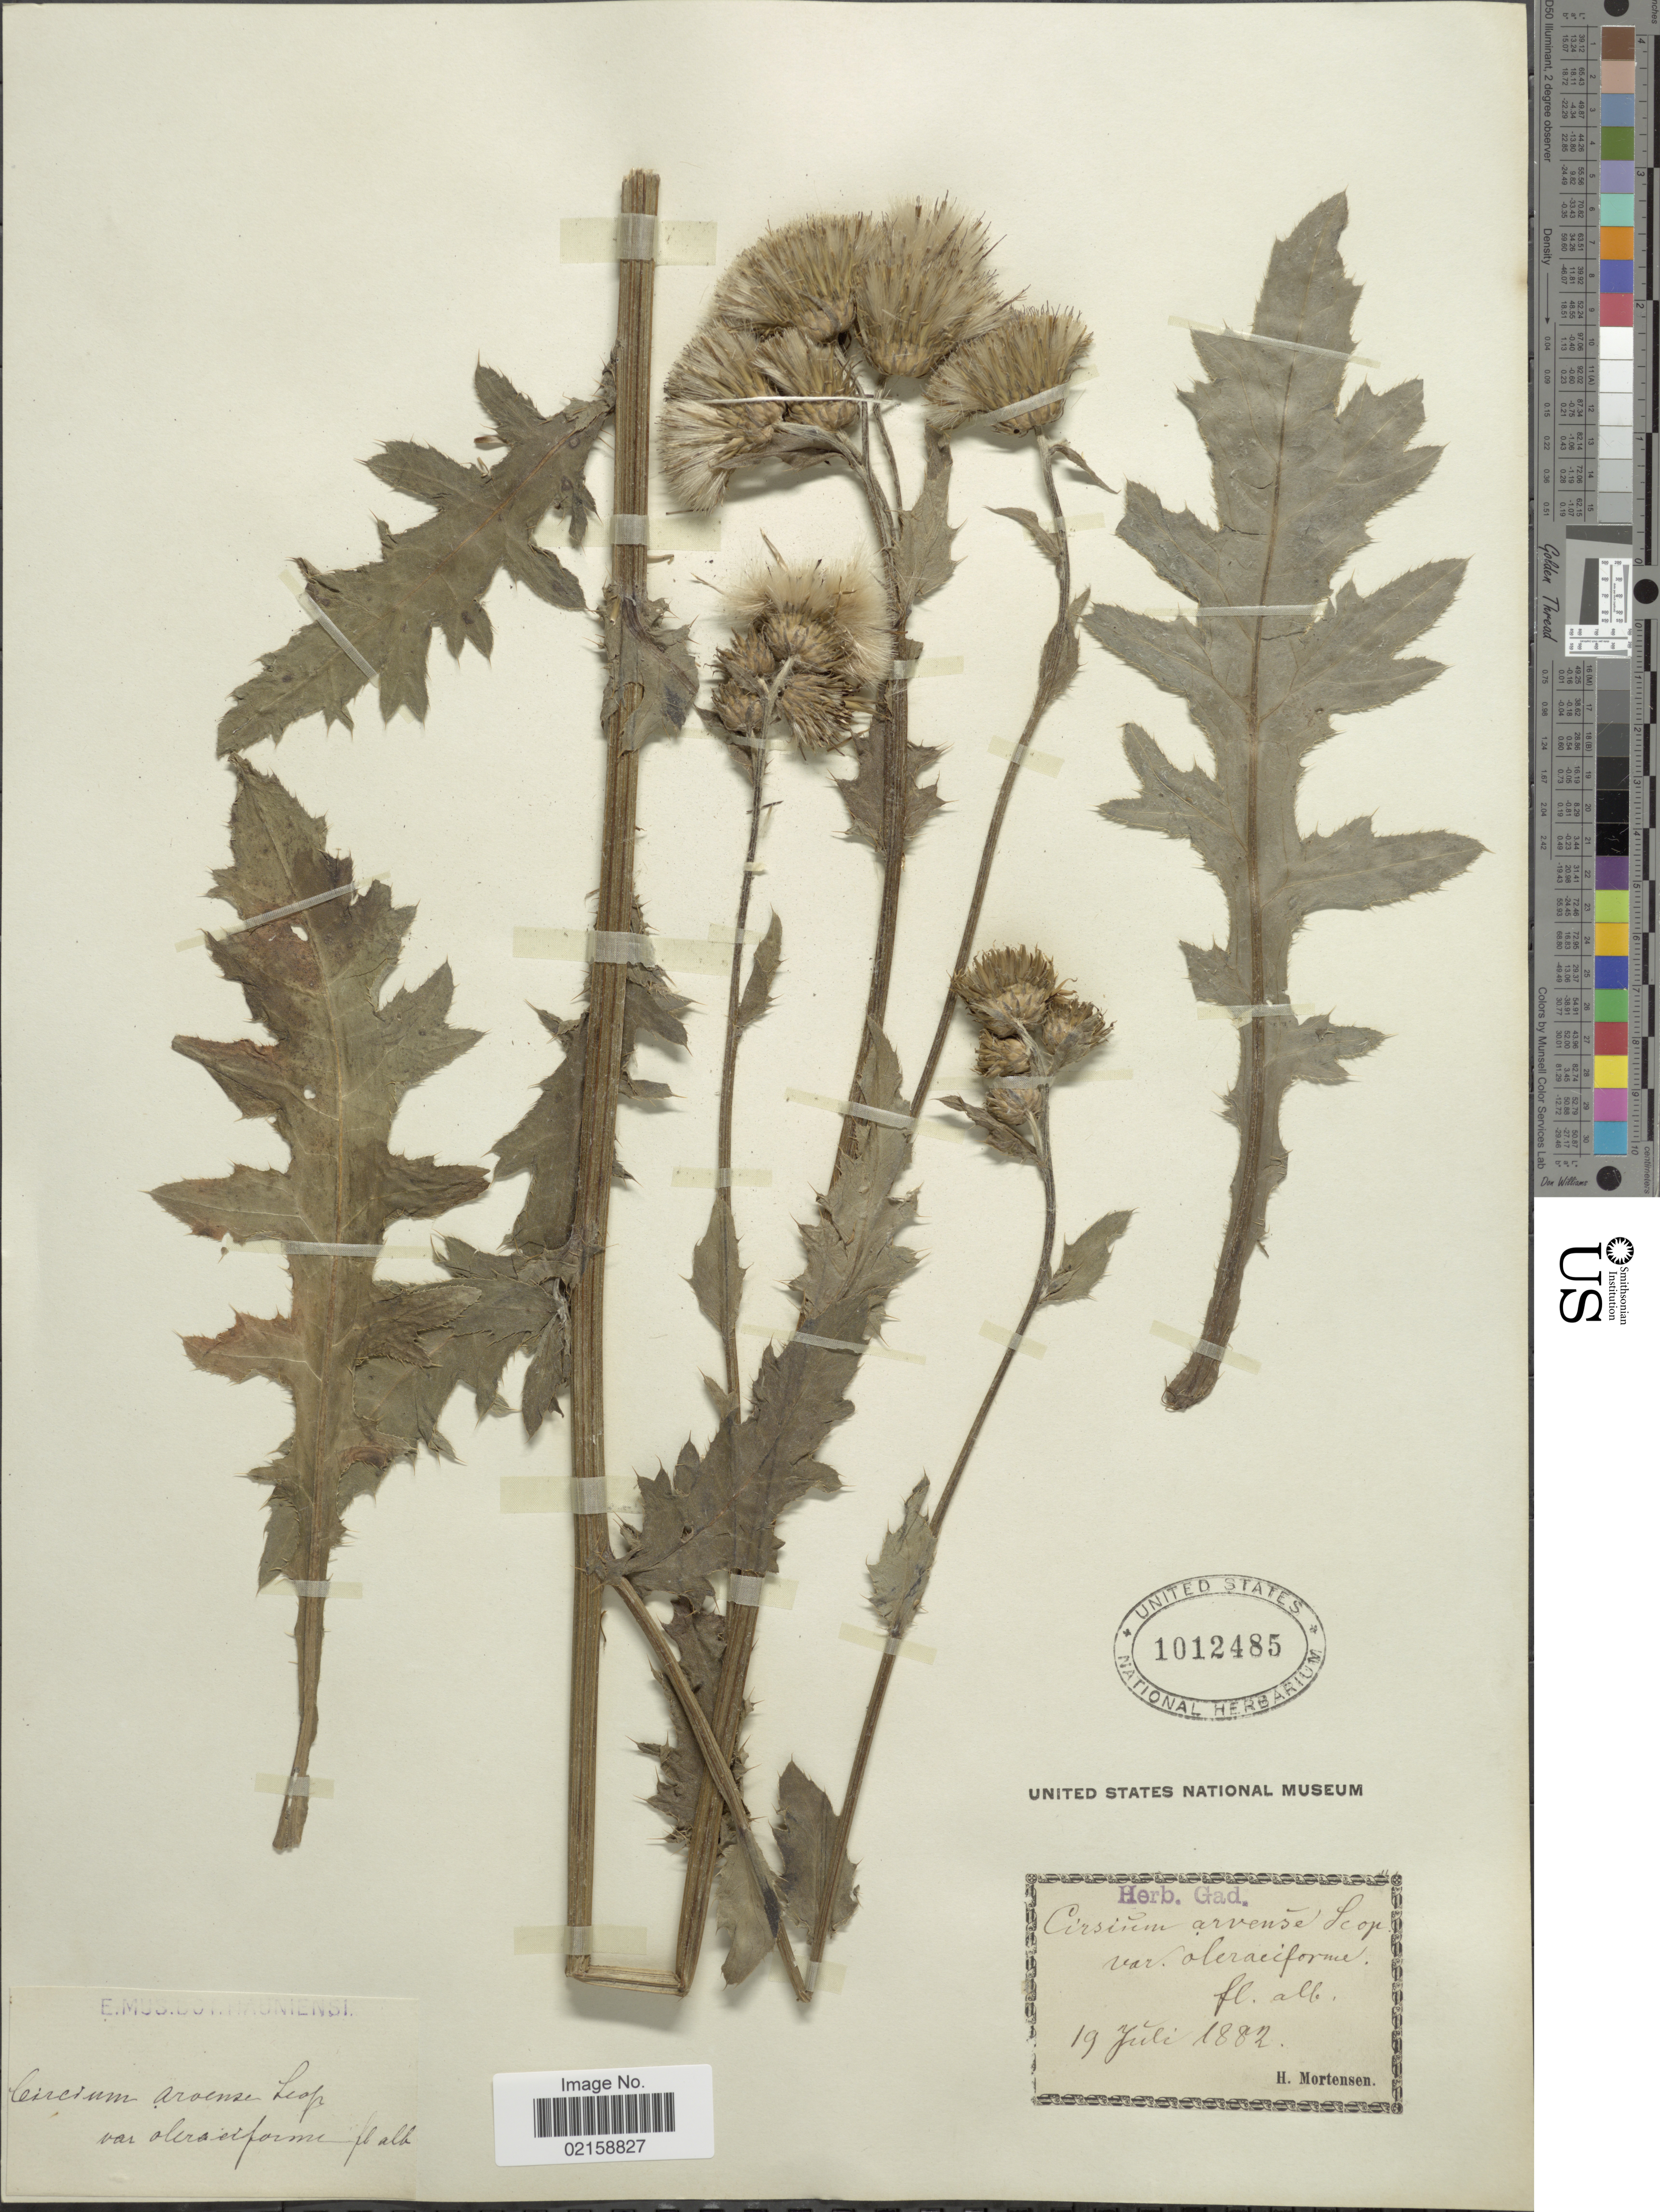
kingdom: Plantae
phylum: Tracheophyta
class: Magnoliopsida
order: Asterales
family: Asteraceae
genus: Cirsium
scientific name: Cirsium arvense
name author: (L.) Scop.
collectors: H. Mortensen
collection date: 1882-07-19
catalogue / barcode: US 1012485